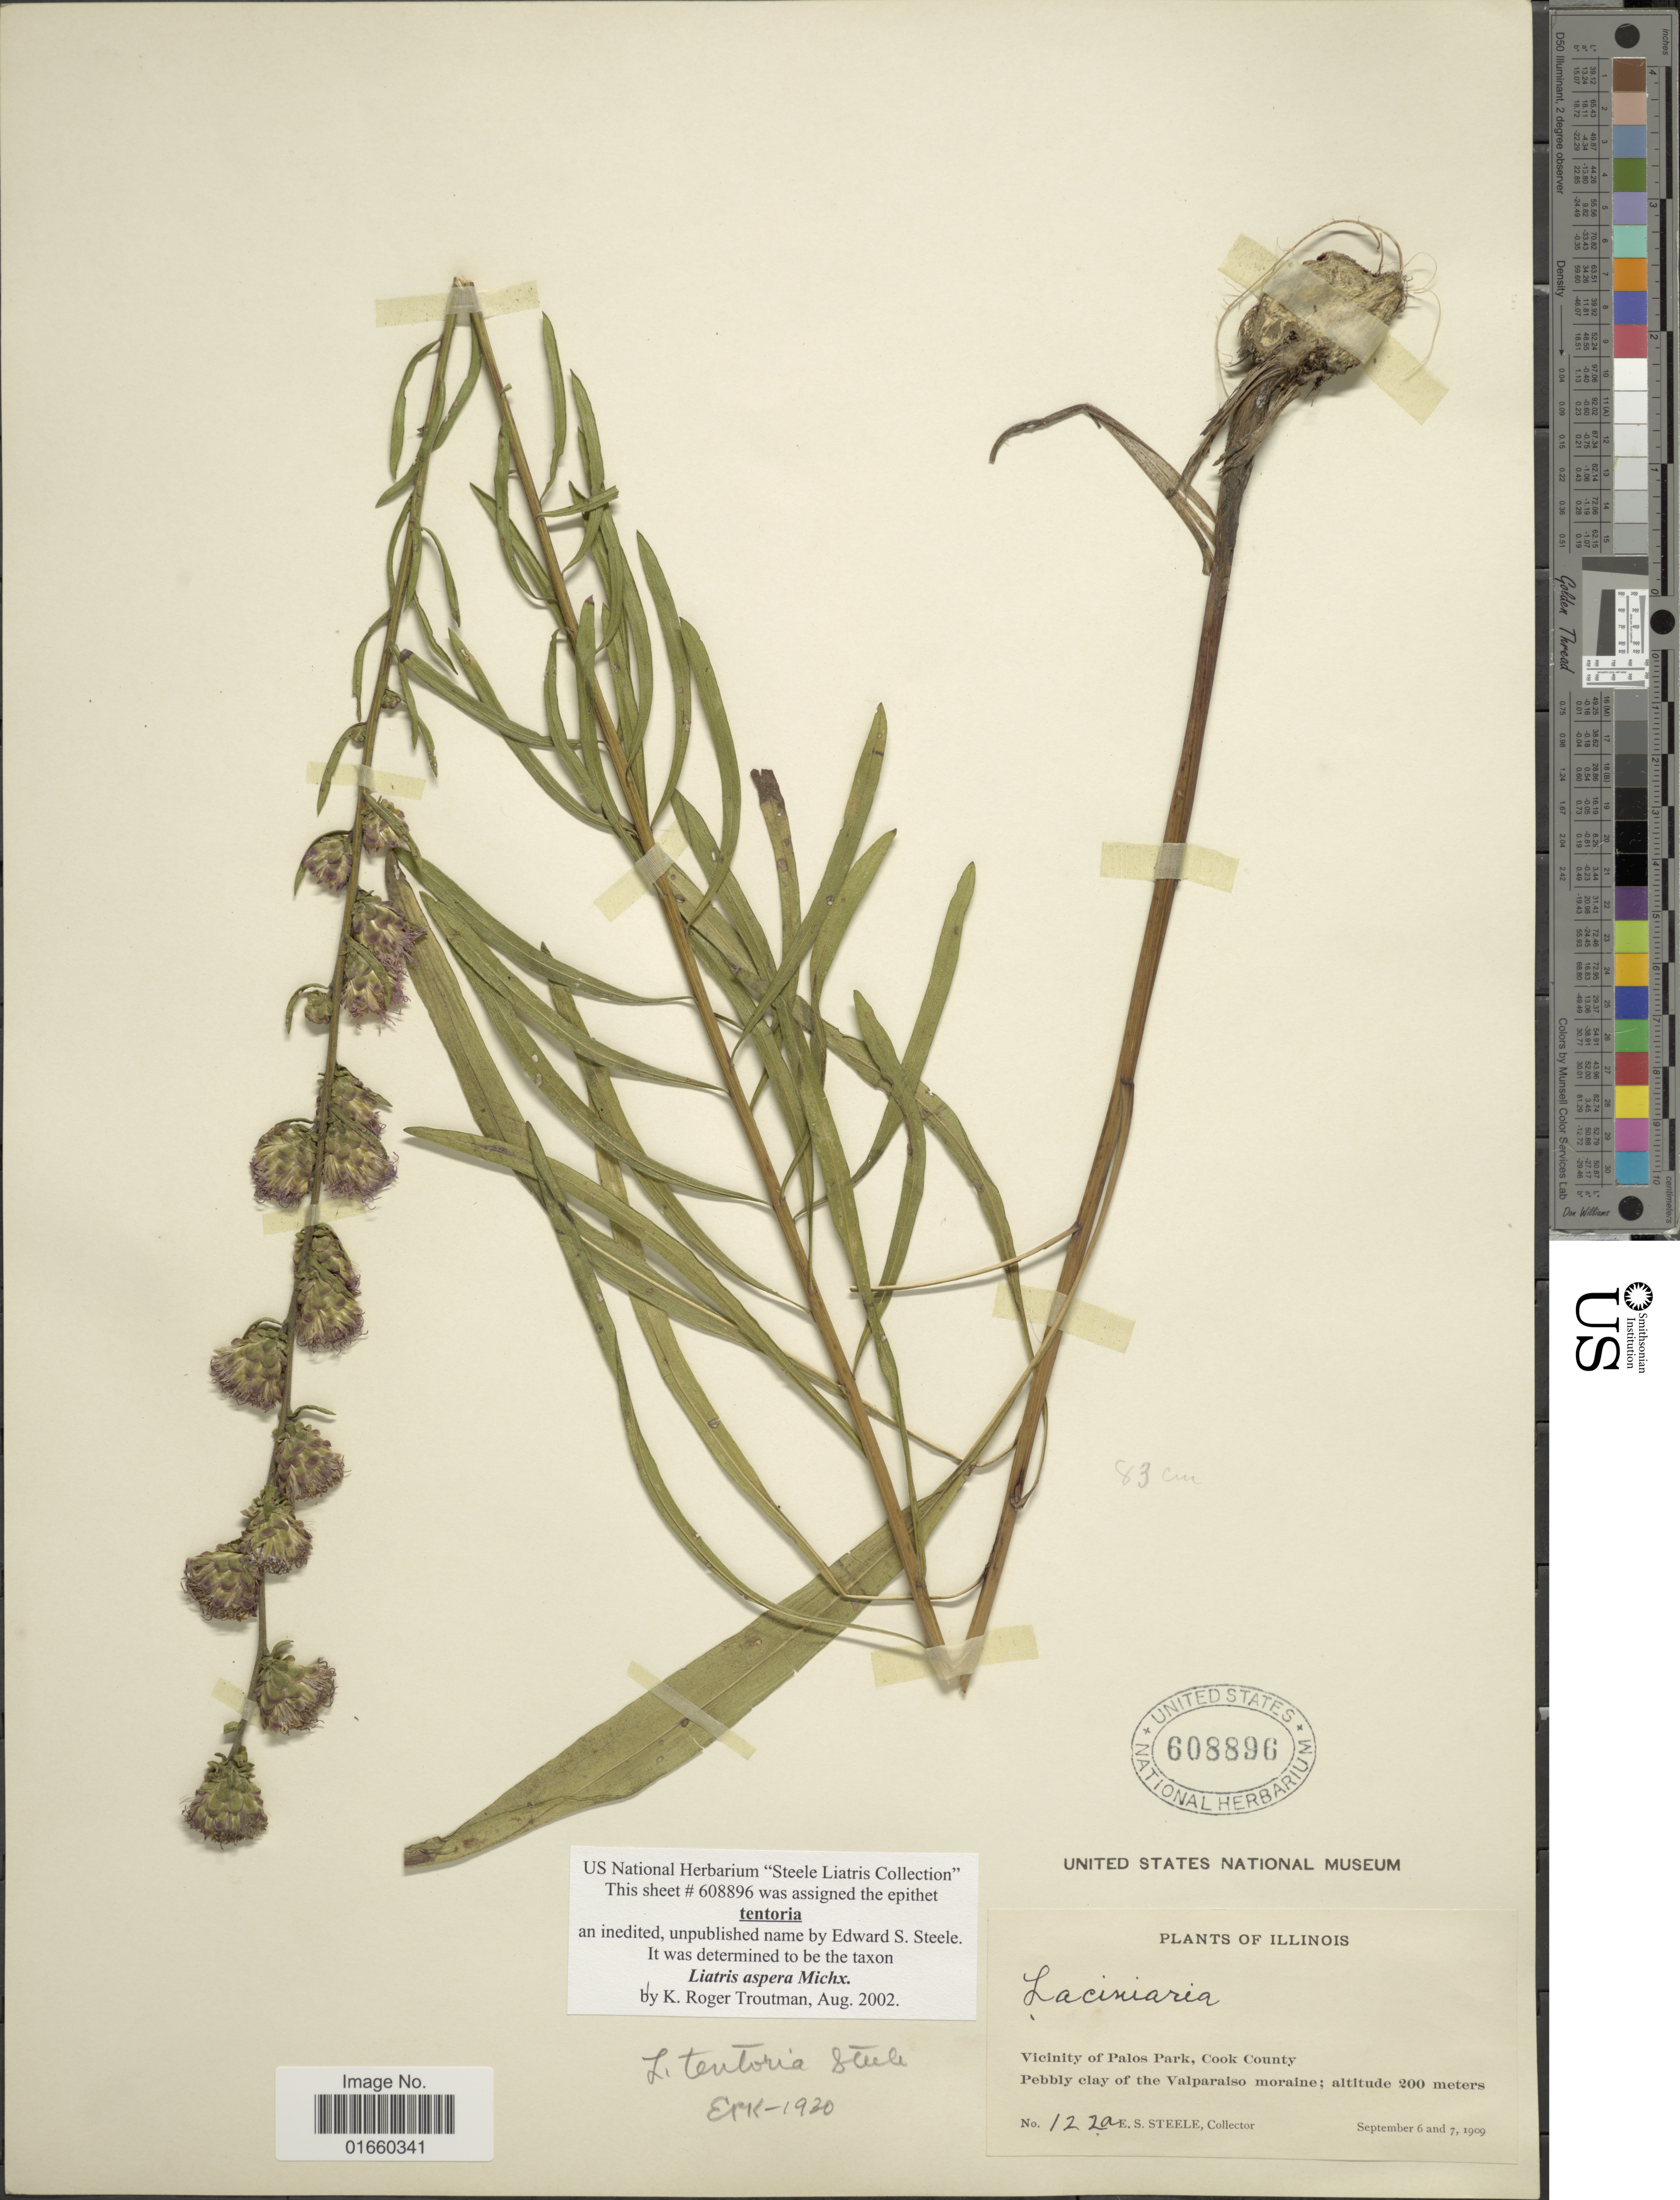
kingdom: Plantae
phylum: Tracheophyta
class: Magnoliopsida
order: Asterales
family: Asteraceae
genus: Liatris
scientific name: Liatris aspera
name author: Michx.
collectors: E. Steele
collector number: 122a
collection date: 1909-09-06/1909-09-07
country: United States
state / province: Illinois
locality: Vicinity of Palos Park, Cook County, Pebbly Clay of the Valparaiso moraine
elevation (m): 200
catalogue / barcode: US 608896